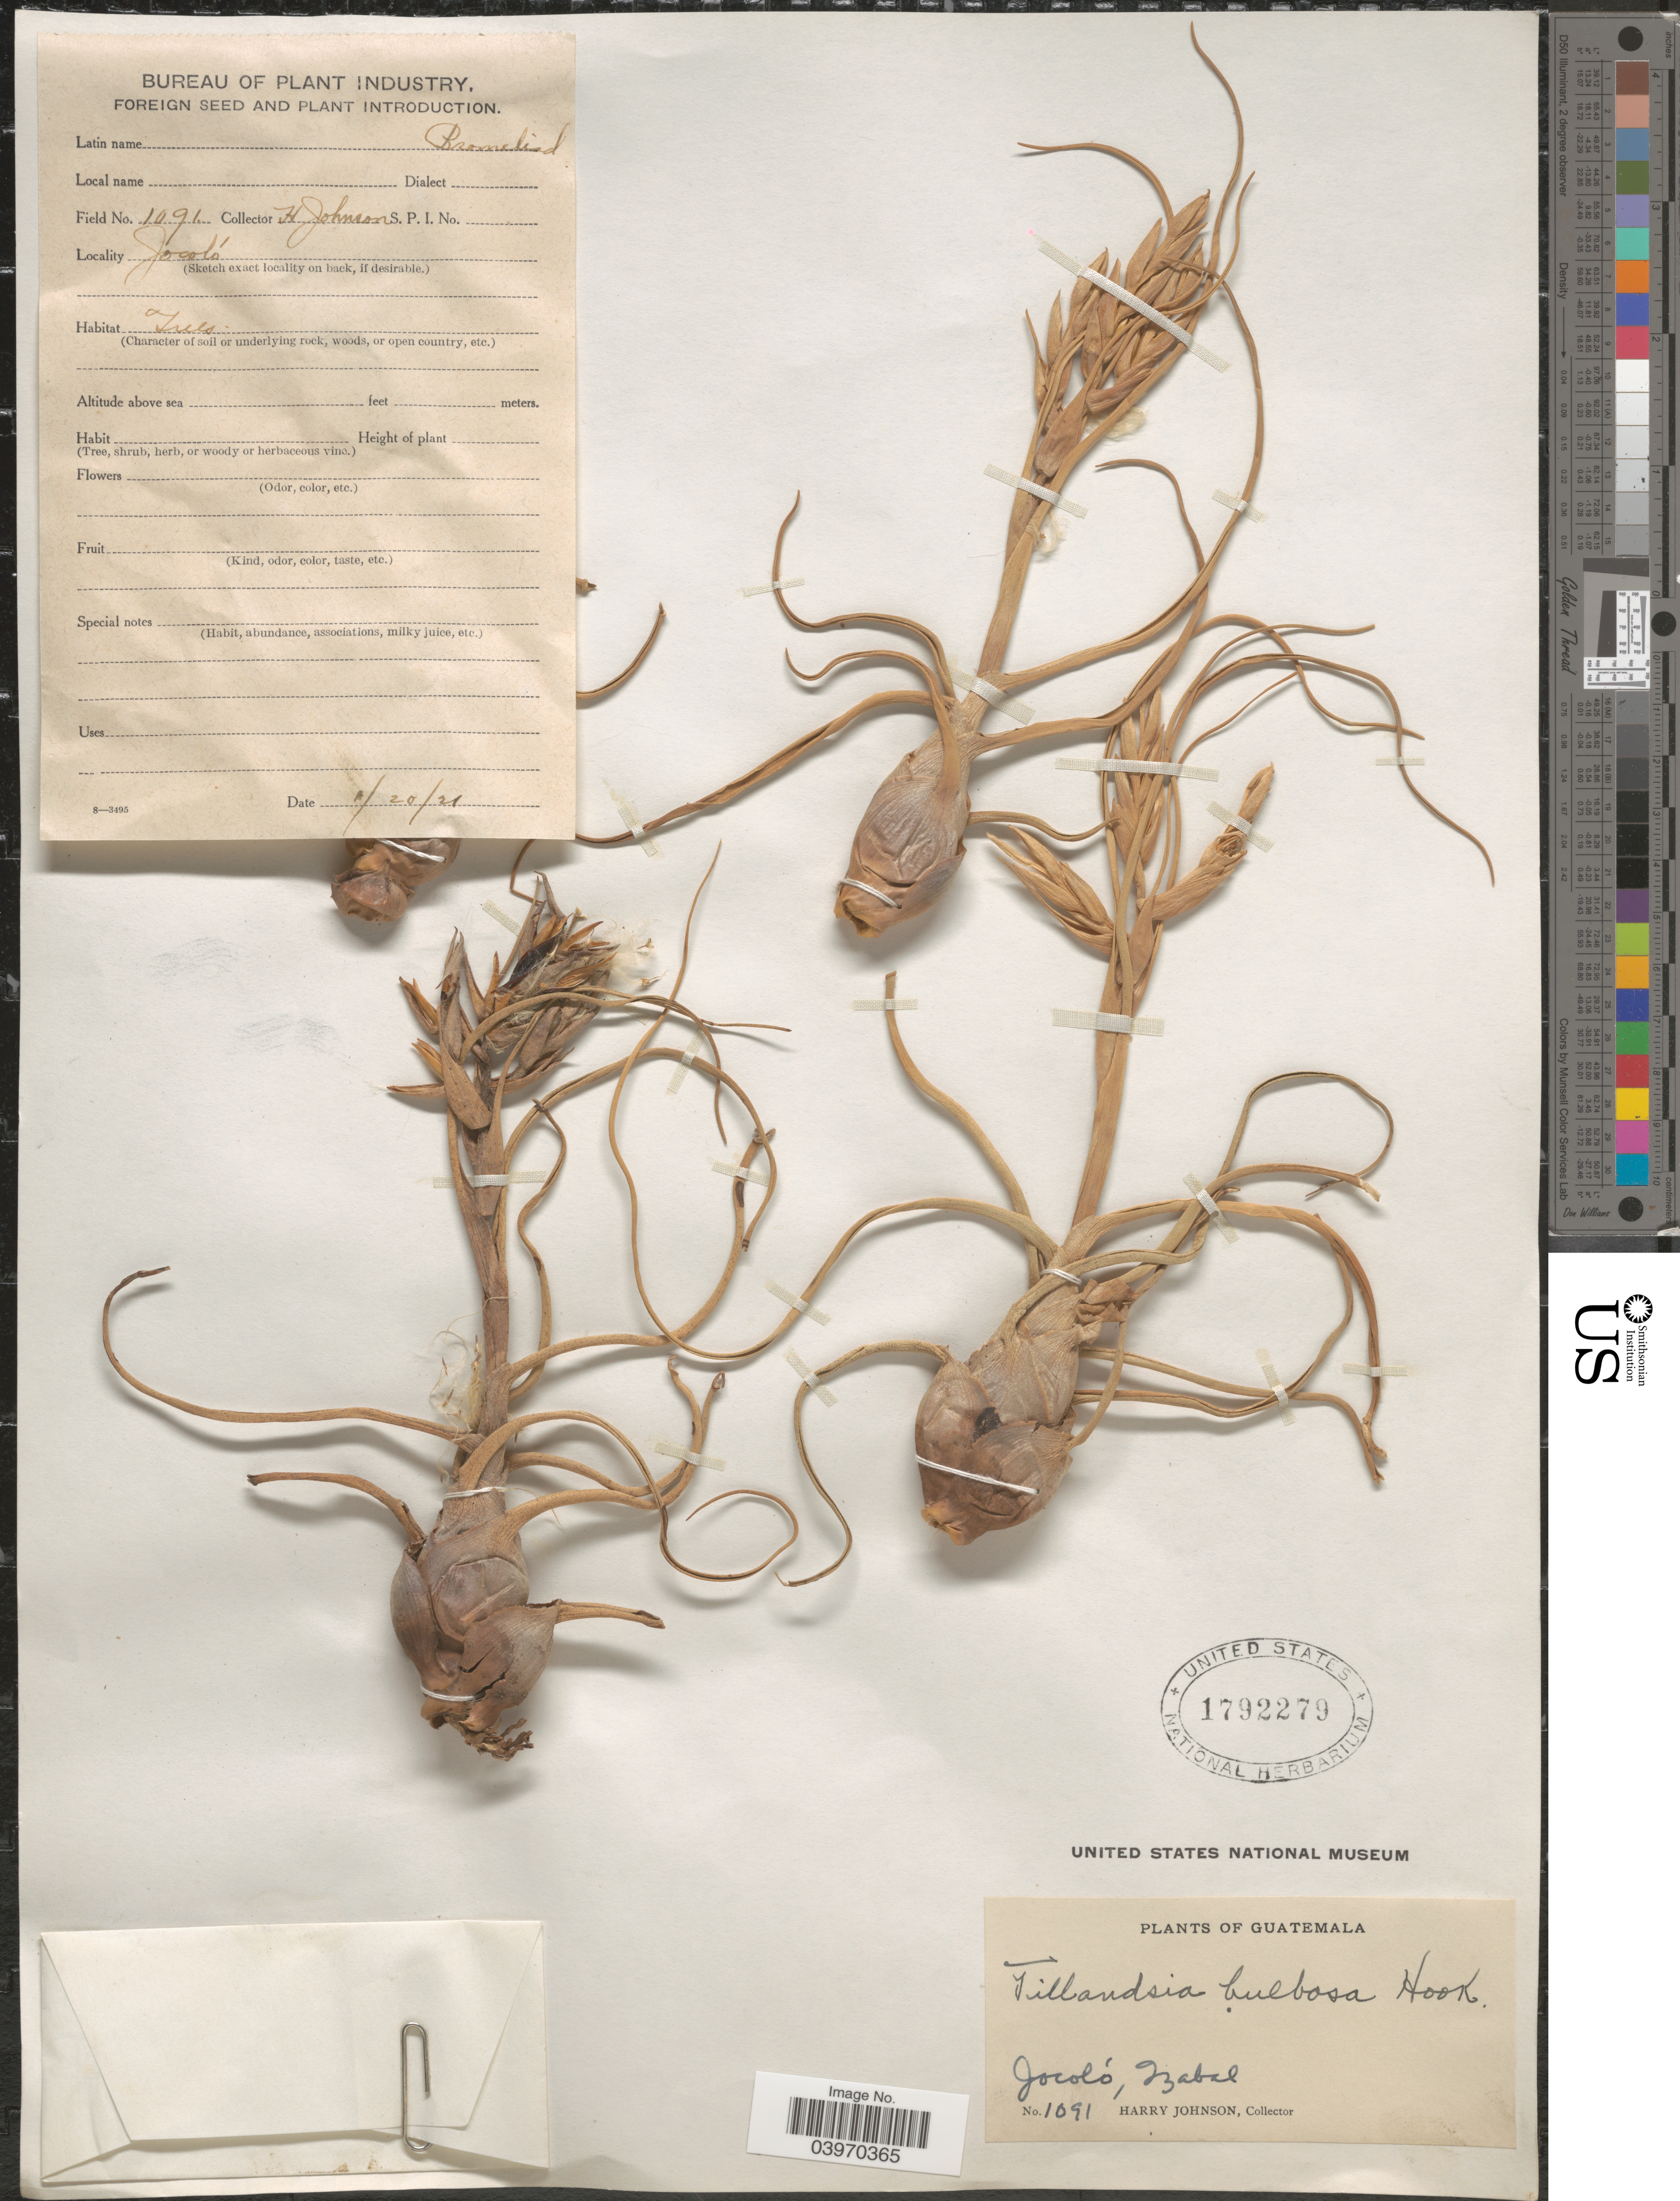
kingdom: Plantae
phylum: Tracheophyta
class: Liliopsida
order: Poales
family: Bromeliaceae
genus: Tillandsia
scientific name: Tillandsia bulbosa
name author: Hook.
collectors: H. Johnson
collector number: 1091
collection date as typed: Transcribed d/m/y: 20/1/21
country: Guatemala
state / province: Izabal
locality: Jocoló.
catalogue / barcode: US 1792279